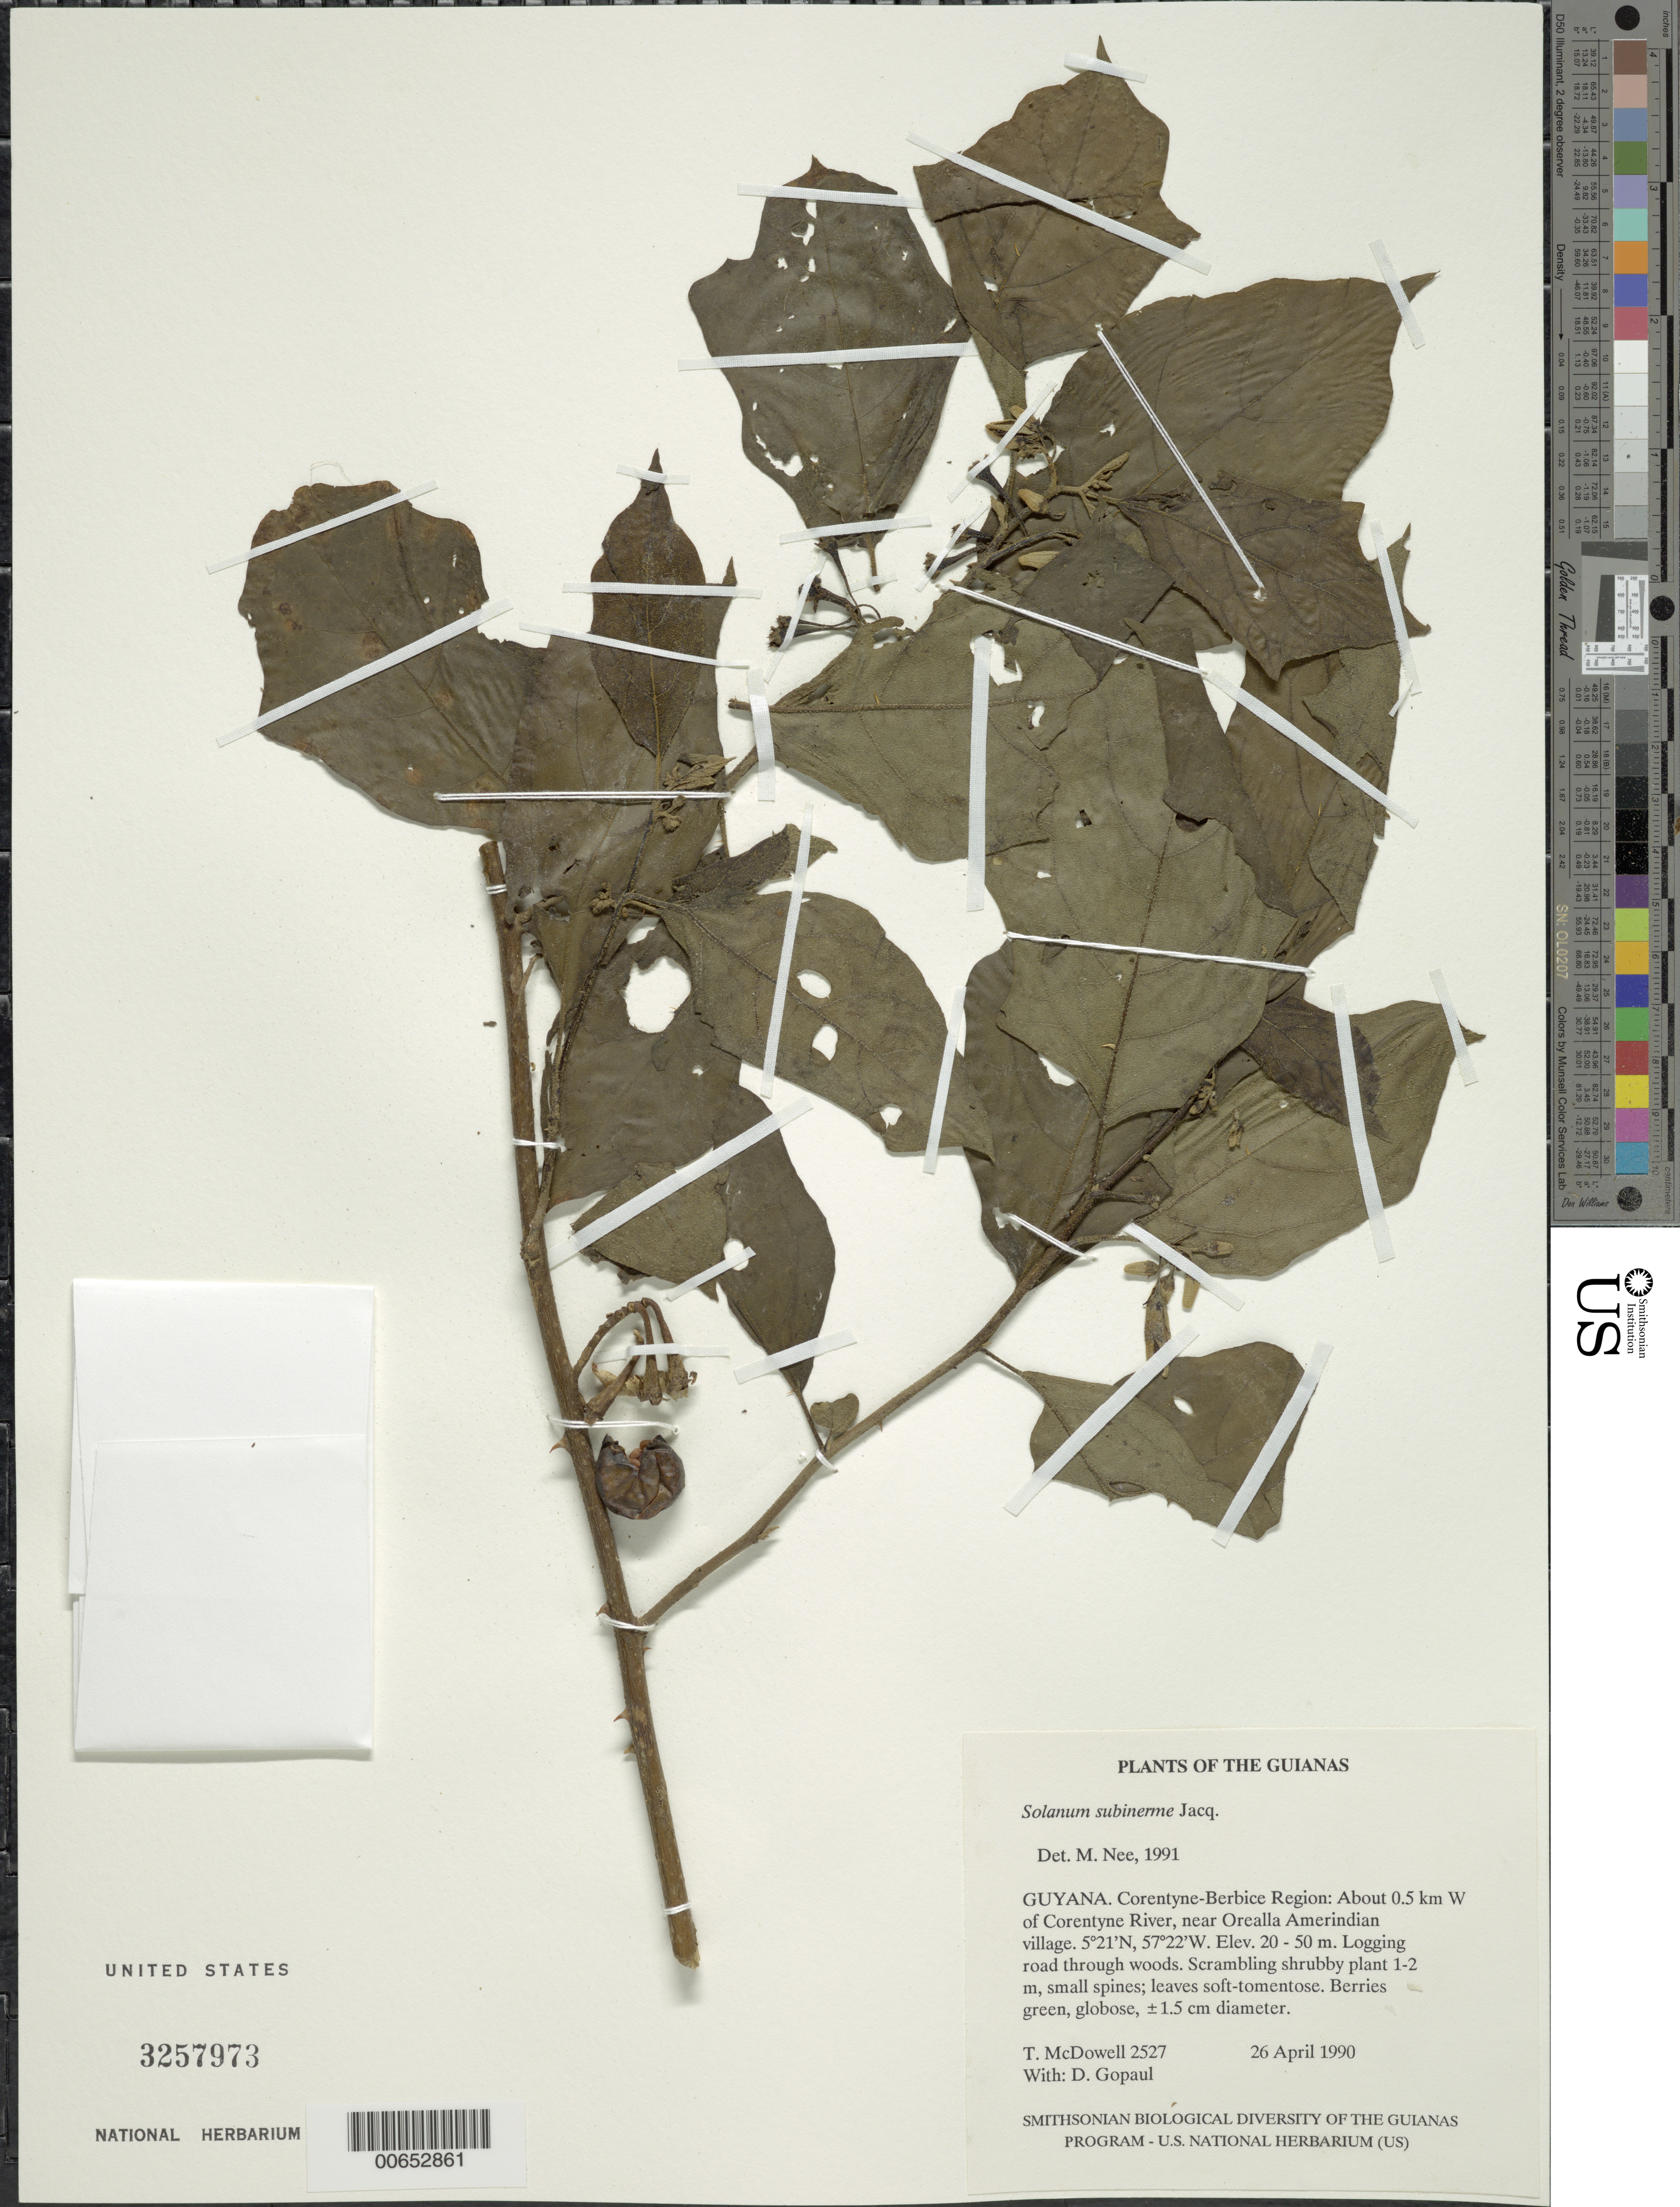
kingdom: Plantae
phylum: Tracheophyta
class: Magnoliopsida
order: Solanales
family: Solanaceae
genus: Solanum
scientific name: Solanum subinerme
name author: Jacq.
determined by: Nee, Michael H.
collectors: T. McDowell & D. Gopaul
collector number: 2527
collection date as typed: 4 Apr 1990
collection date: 1990-04-04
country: Guyana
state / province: E. Berbice-Corentyne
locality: About 0.5 km W of Corentyne River, near Orealla Amerindian village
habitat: Logging road through woods.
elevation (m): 20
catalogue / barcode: US 3257973